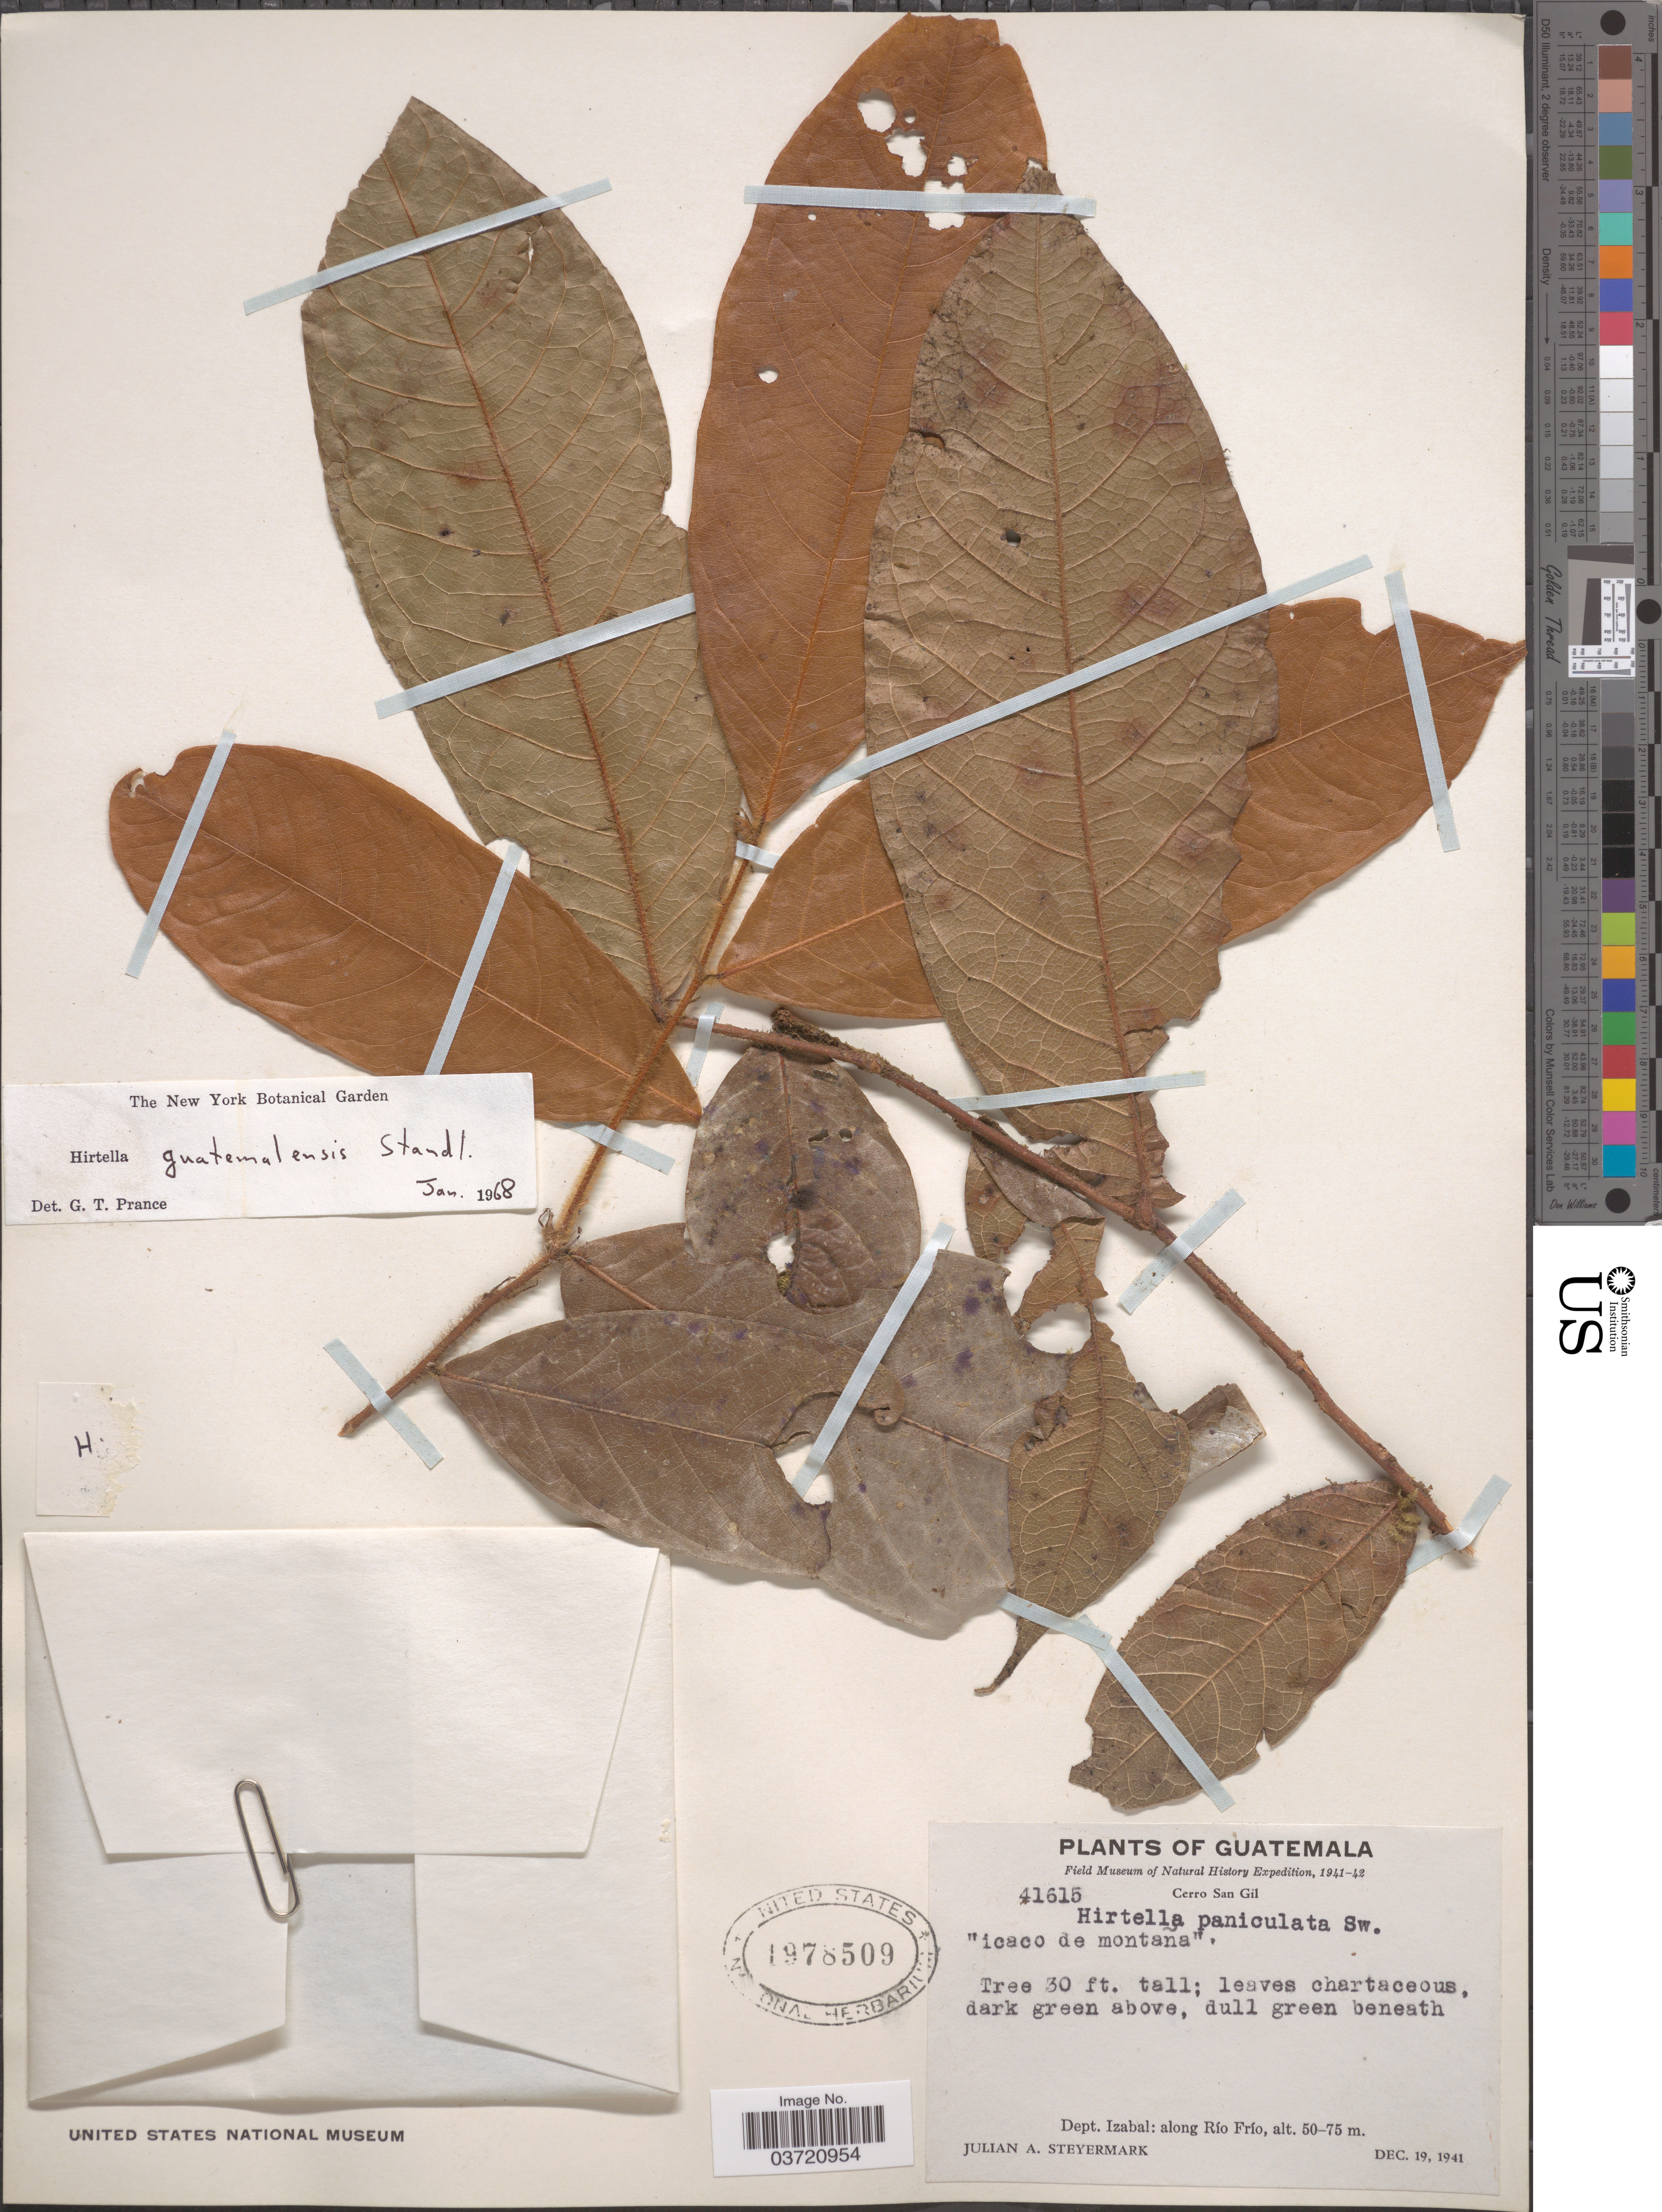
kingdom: Plantae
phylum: Tracheophyta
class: Magnoliopsida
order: Malpighiales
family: Chrysobalanaceae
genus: Hirtella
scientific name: Hirtella guatemalensis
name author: Standl.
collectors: J. Steyermark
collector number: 41615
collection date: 1941-12-19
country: Guatemala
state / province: Izabal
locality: Cerro San Gil. Dept. Izabal: along Río Frío.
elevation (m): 50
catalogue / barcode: US 1978509